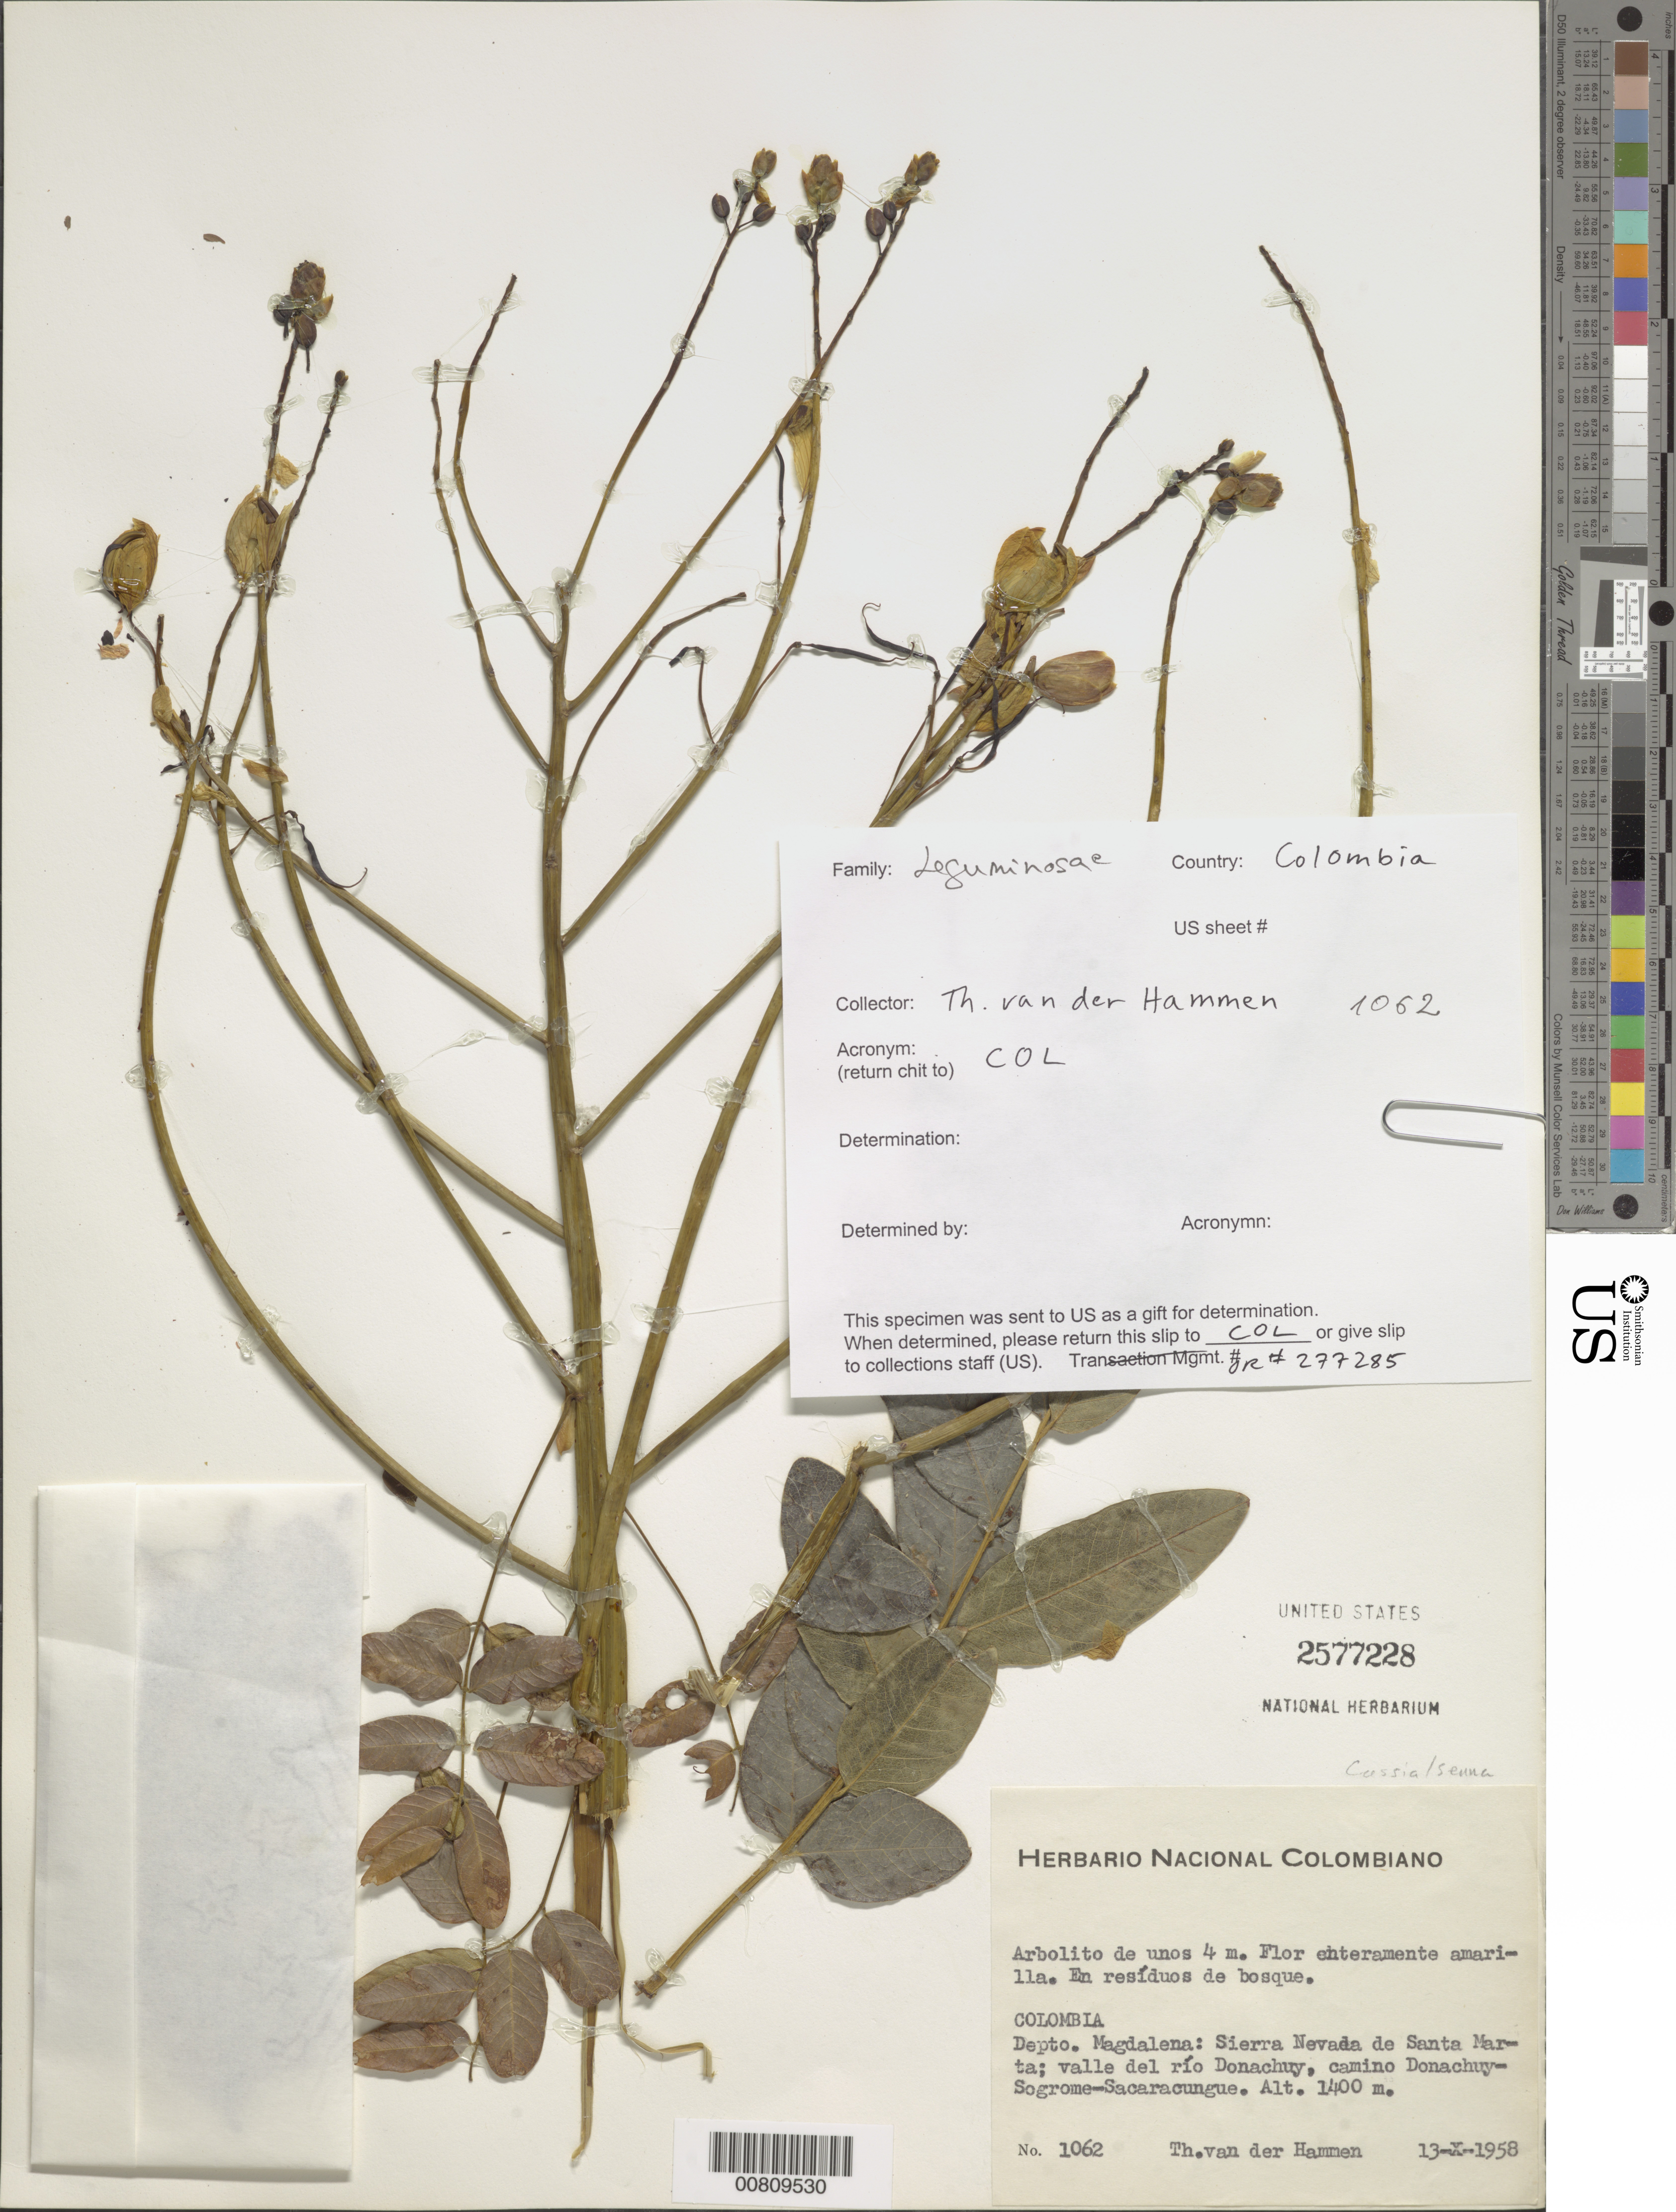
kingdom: Plantae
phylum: Tracheophyta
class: Magnoliopsida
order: Fabales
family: Fabaceae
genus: Senna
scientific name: Senna sp.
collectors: T. Hammen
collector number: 1062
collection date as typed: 13 Oct 1958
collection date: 1958-10-13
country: Colombia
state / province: Magdalena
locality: Sierra Nevada de Santa Marta; Valley of Rio Donachuy, Donachuy-Sogrome-Sacaracungue road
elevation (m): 1450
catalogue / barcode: US 2577228